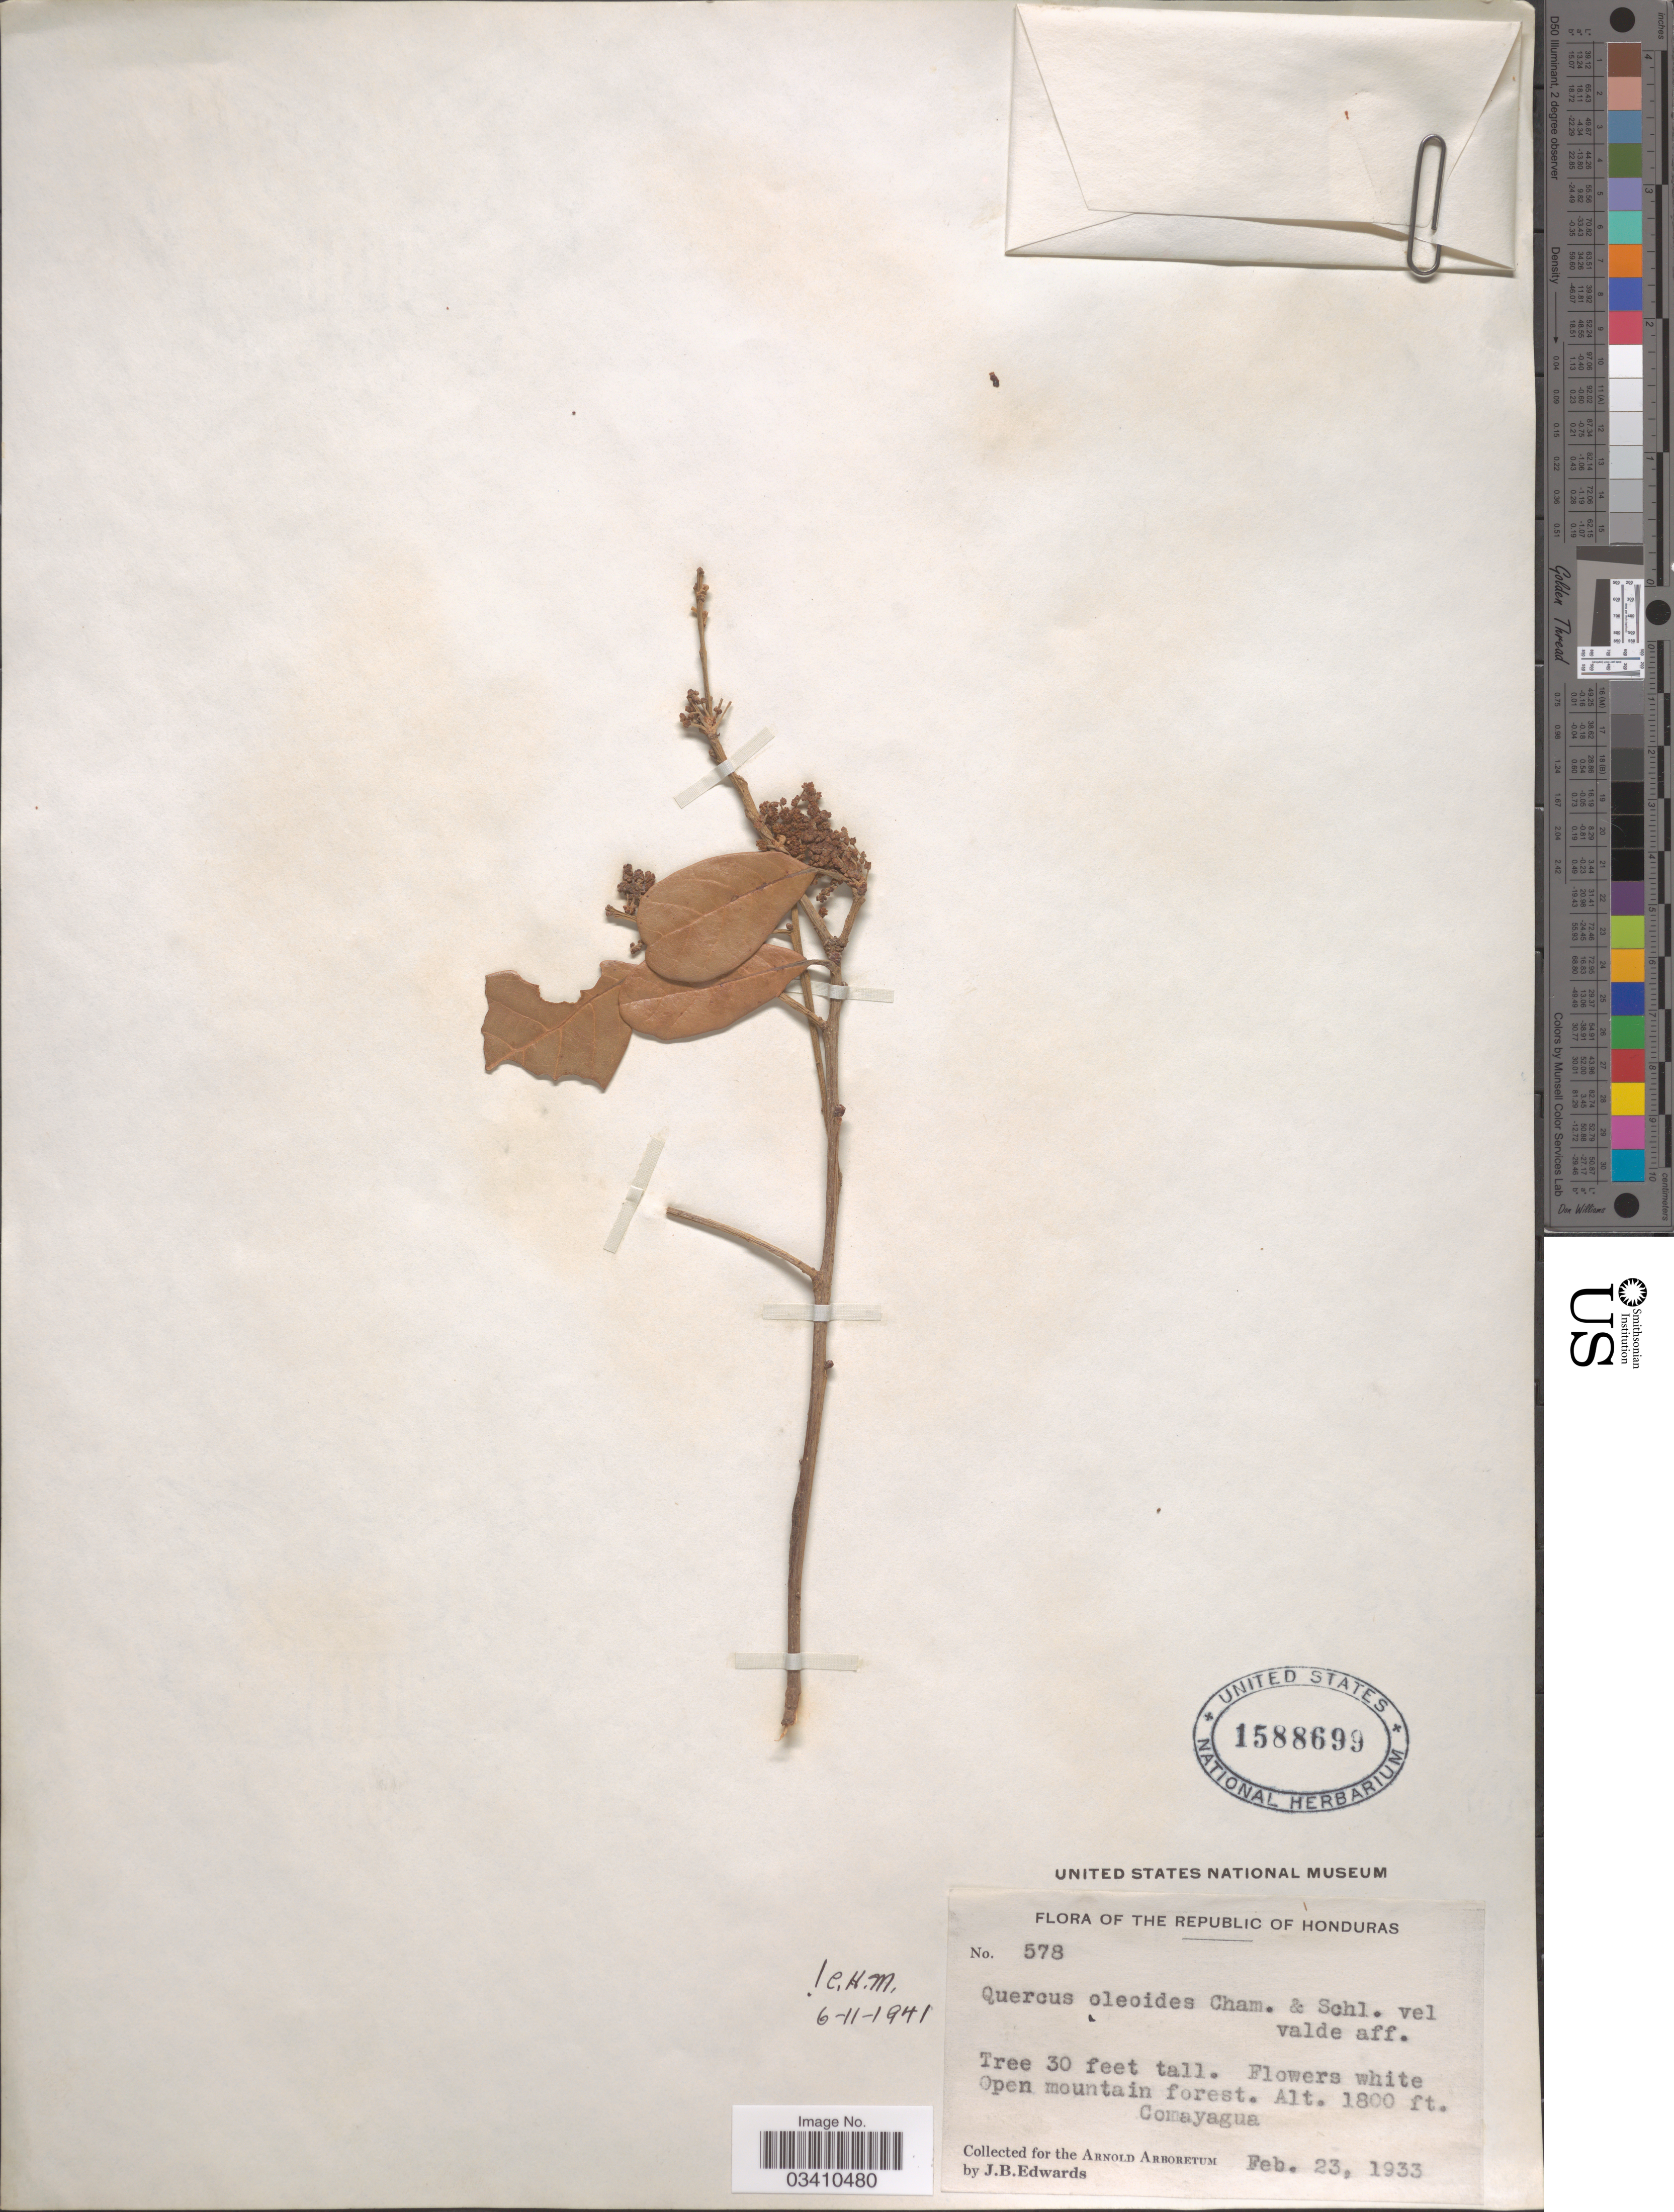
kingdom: Plantae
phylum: Tracheophyta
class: Magnoliopsida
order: Fagales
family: Fagaceae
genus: Quercus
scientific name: Quercus oleoides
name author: Schltdl. & Cham.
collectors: J. B. Edwards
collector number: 578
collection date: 1933-02-23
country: Honduras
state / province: Comayagua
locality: The Republic of Honduras. Open mountain forest.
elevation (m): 549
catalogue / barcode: US 1588699